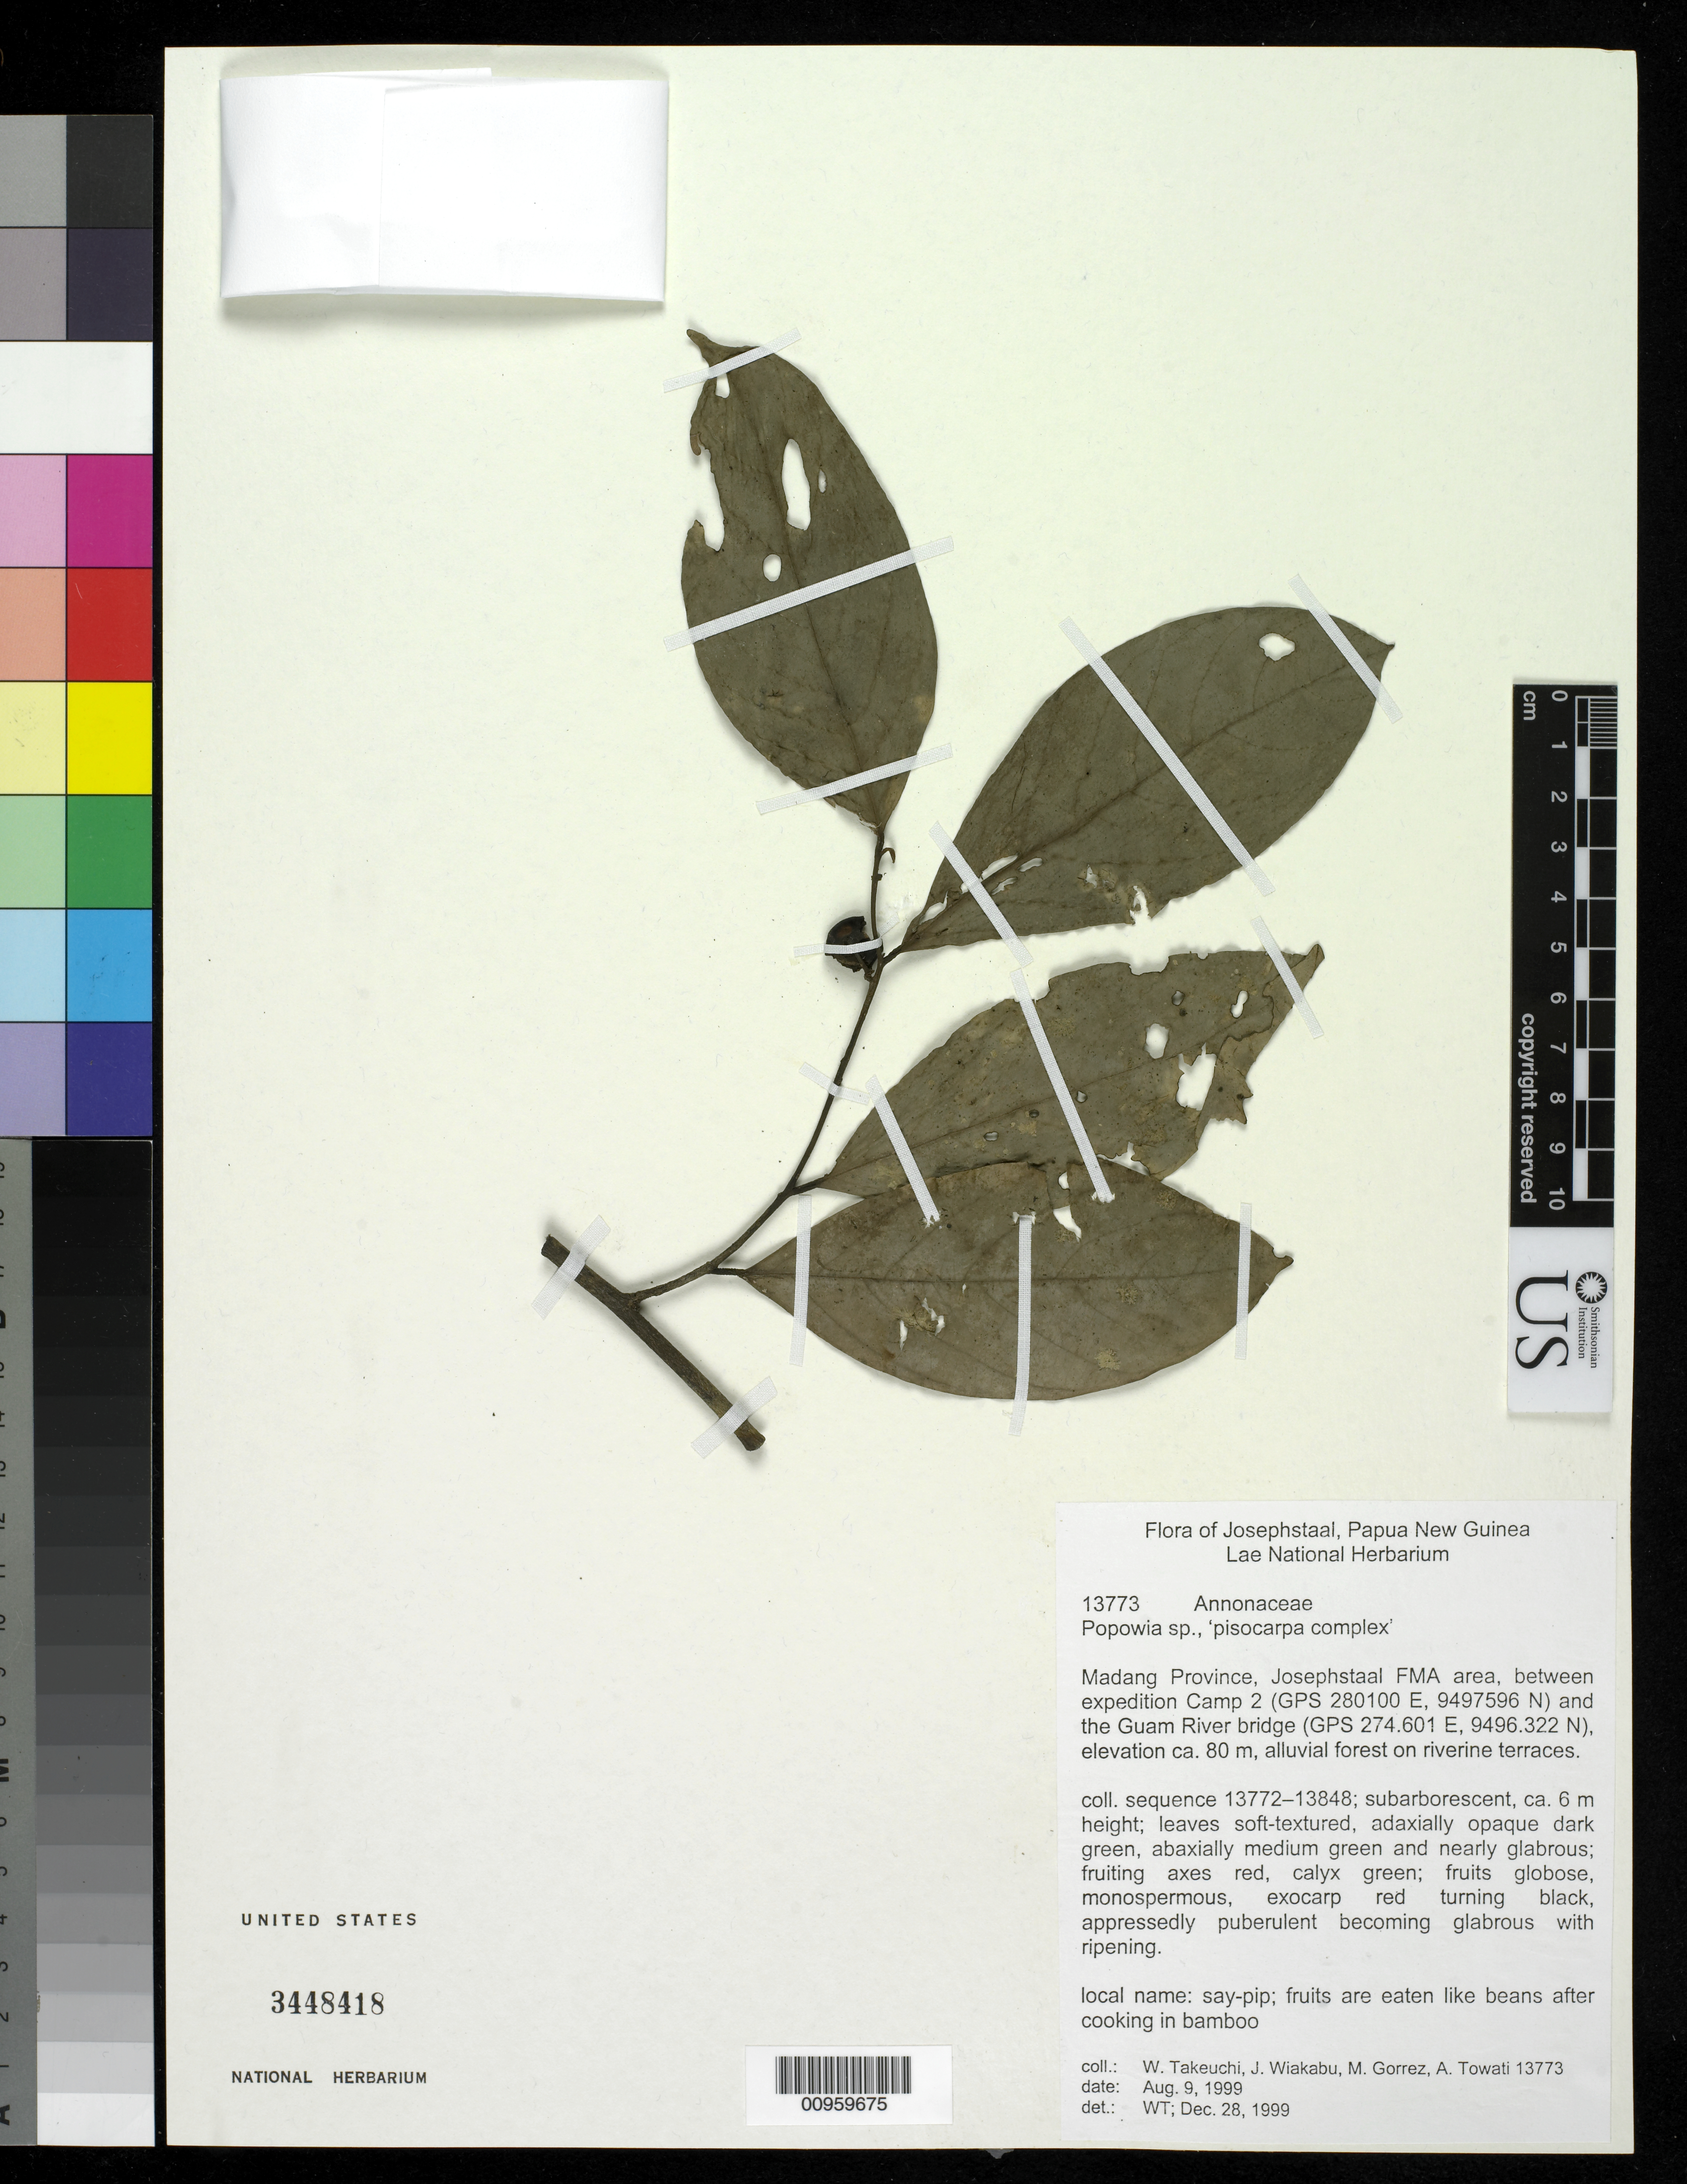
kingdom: Plantae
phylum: Tracheophyta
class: Magnoliopsida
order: Magnoliales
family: Annonaceae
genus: Popowia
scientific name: Popowia pisocarpa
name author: (Blume) Endl.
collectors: W. N. Takeuchi, J. Wiakabu, M. Gorrez & A. Towati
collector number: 13773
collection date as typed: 09 Sep 1999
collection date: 1999-09-09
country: Papua New Guinea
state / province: Madang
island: New Guinea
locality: Josephstaal FMA area, between expeidtion Camp 2 (GPS 280100 E, 9497596 N) and the Guam River bridge (GPS274.601 E, 9496.322 N)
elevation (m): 80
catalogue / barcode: US 3448418